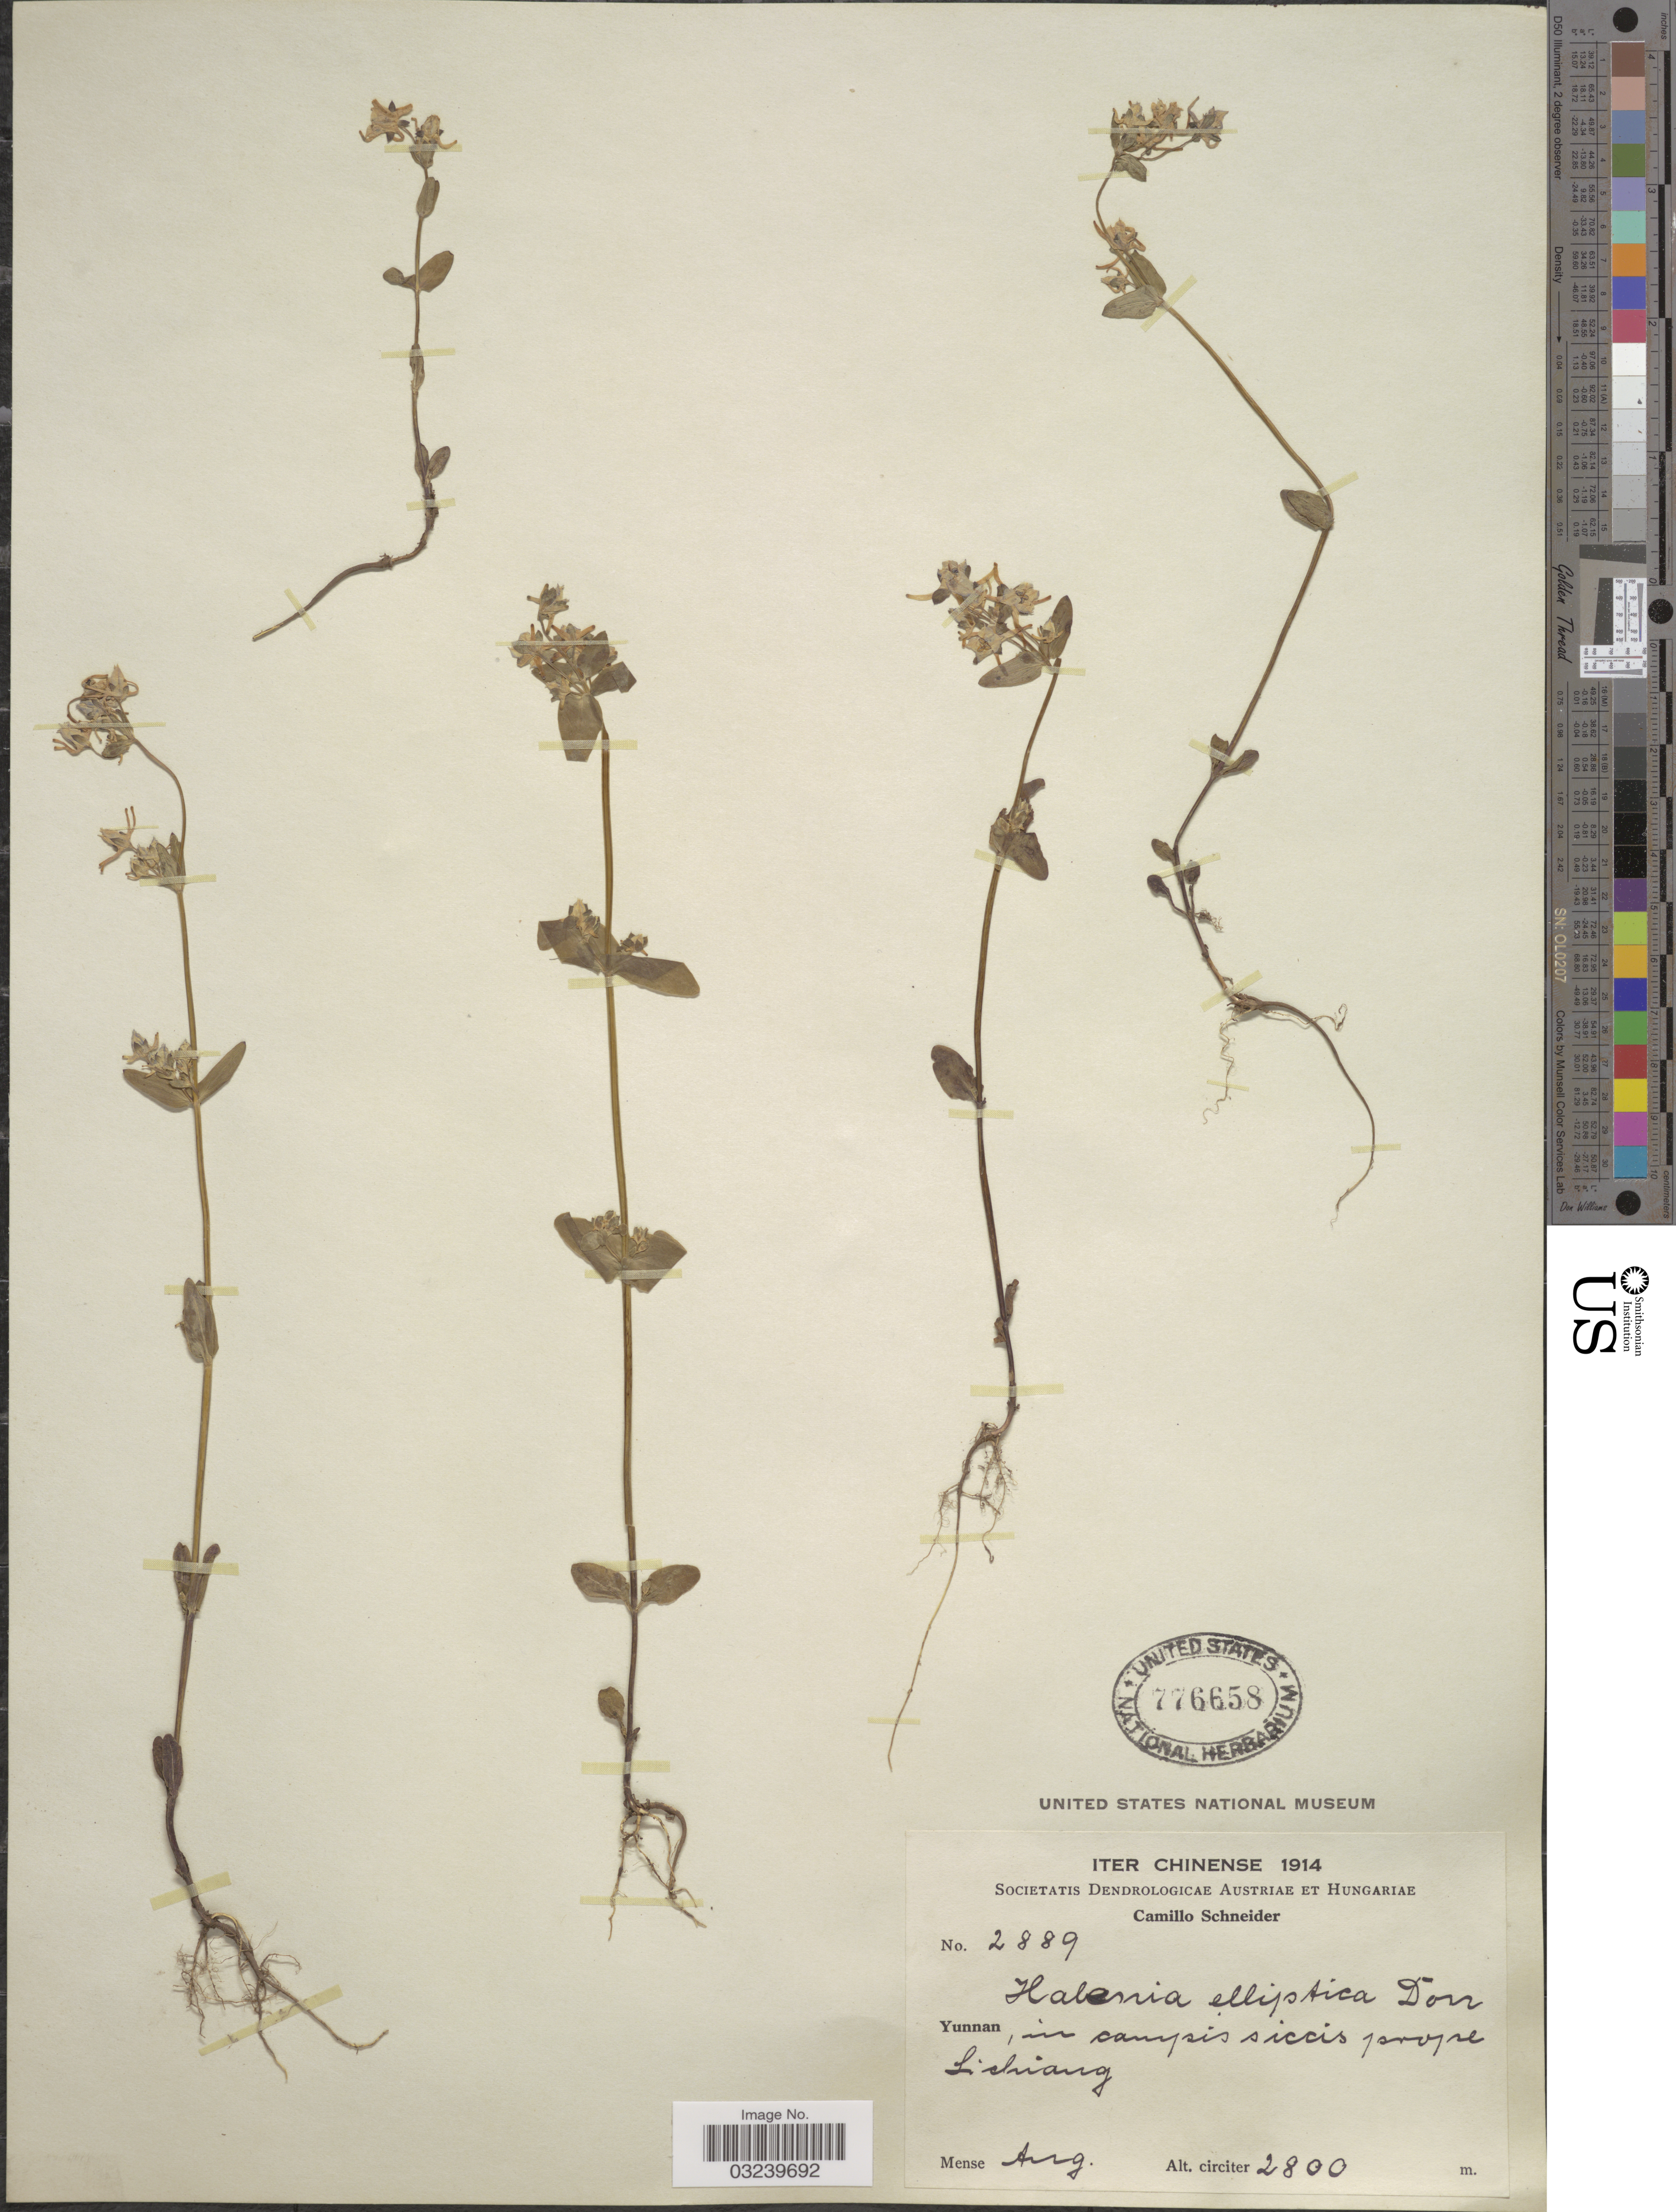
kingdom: Plantae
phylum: Tracheophyta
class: Magnoliopsida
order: Gentianales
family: Gentianaceae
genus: Halenia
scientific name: Halenia elliptica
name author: D. Don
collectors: C. K. Schneider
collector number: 2889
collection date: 1914-08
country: China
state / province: Yunnan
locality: In campis siccis prope Lichiang.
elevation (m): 2800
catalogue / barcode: US 776658